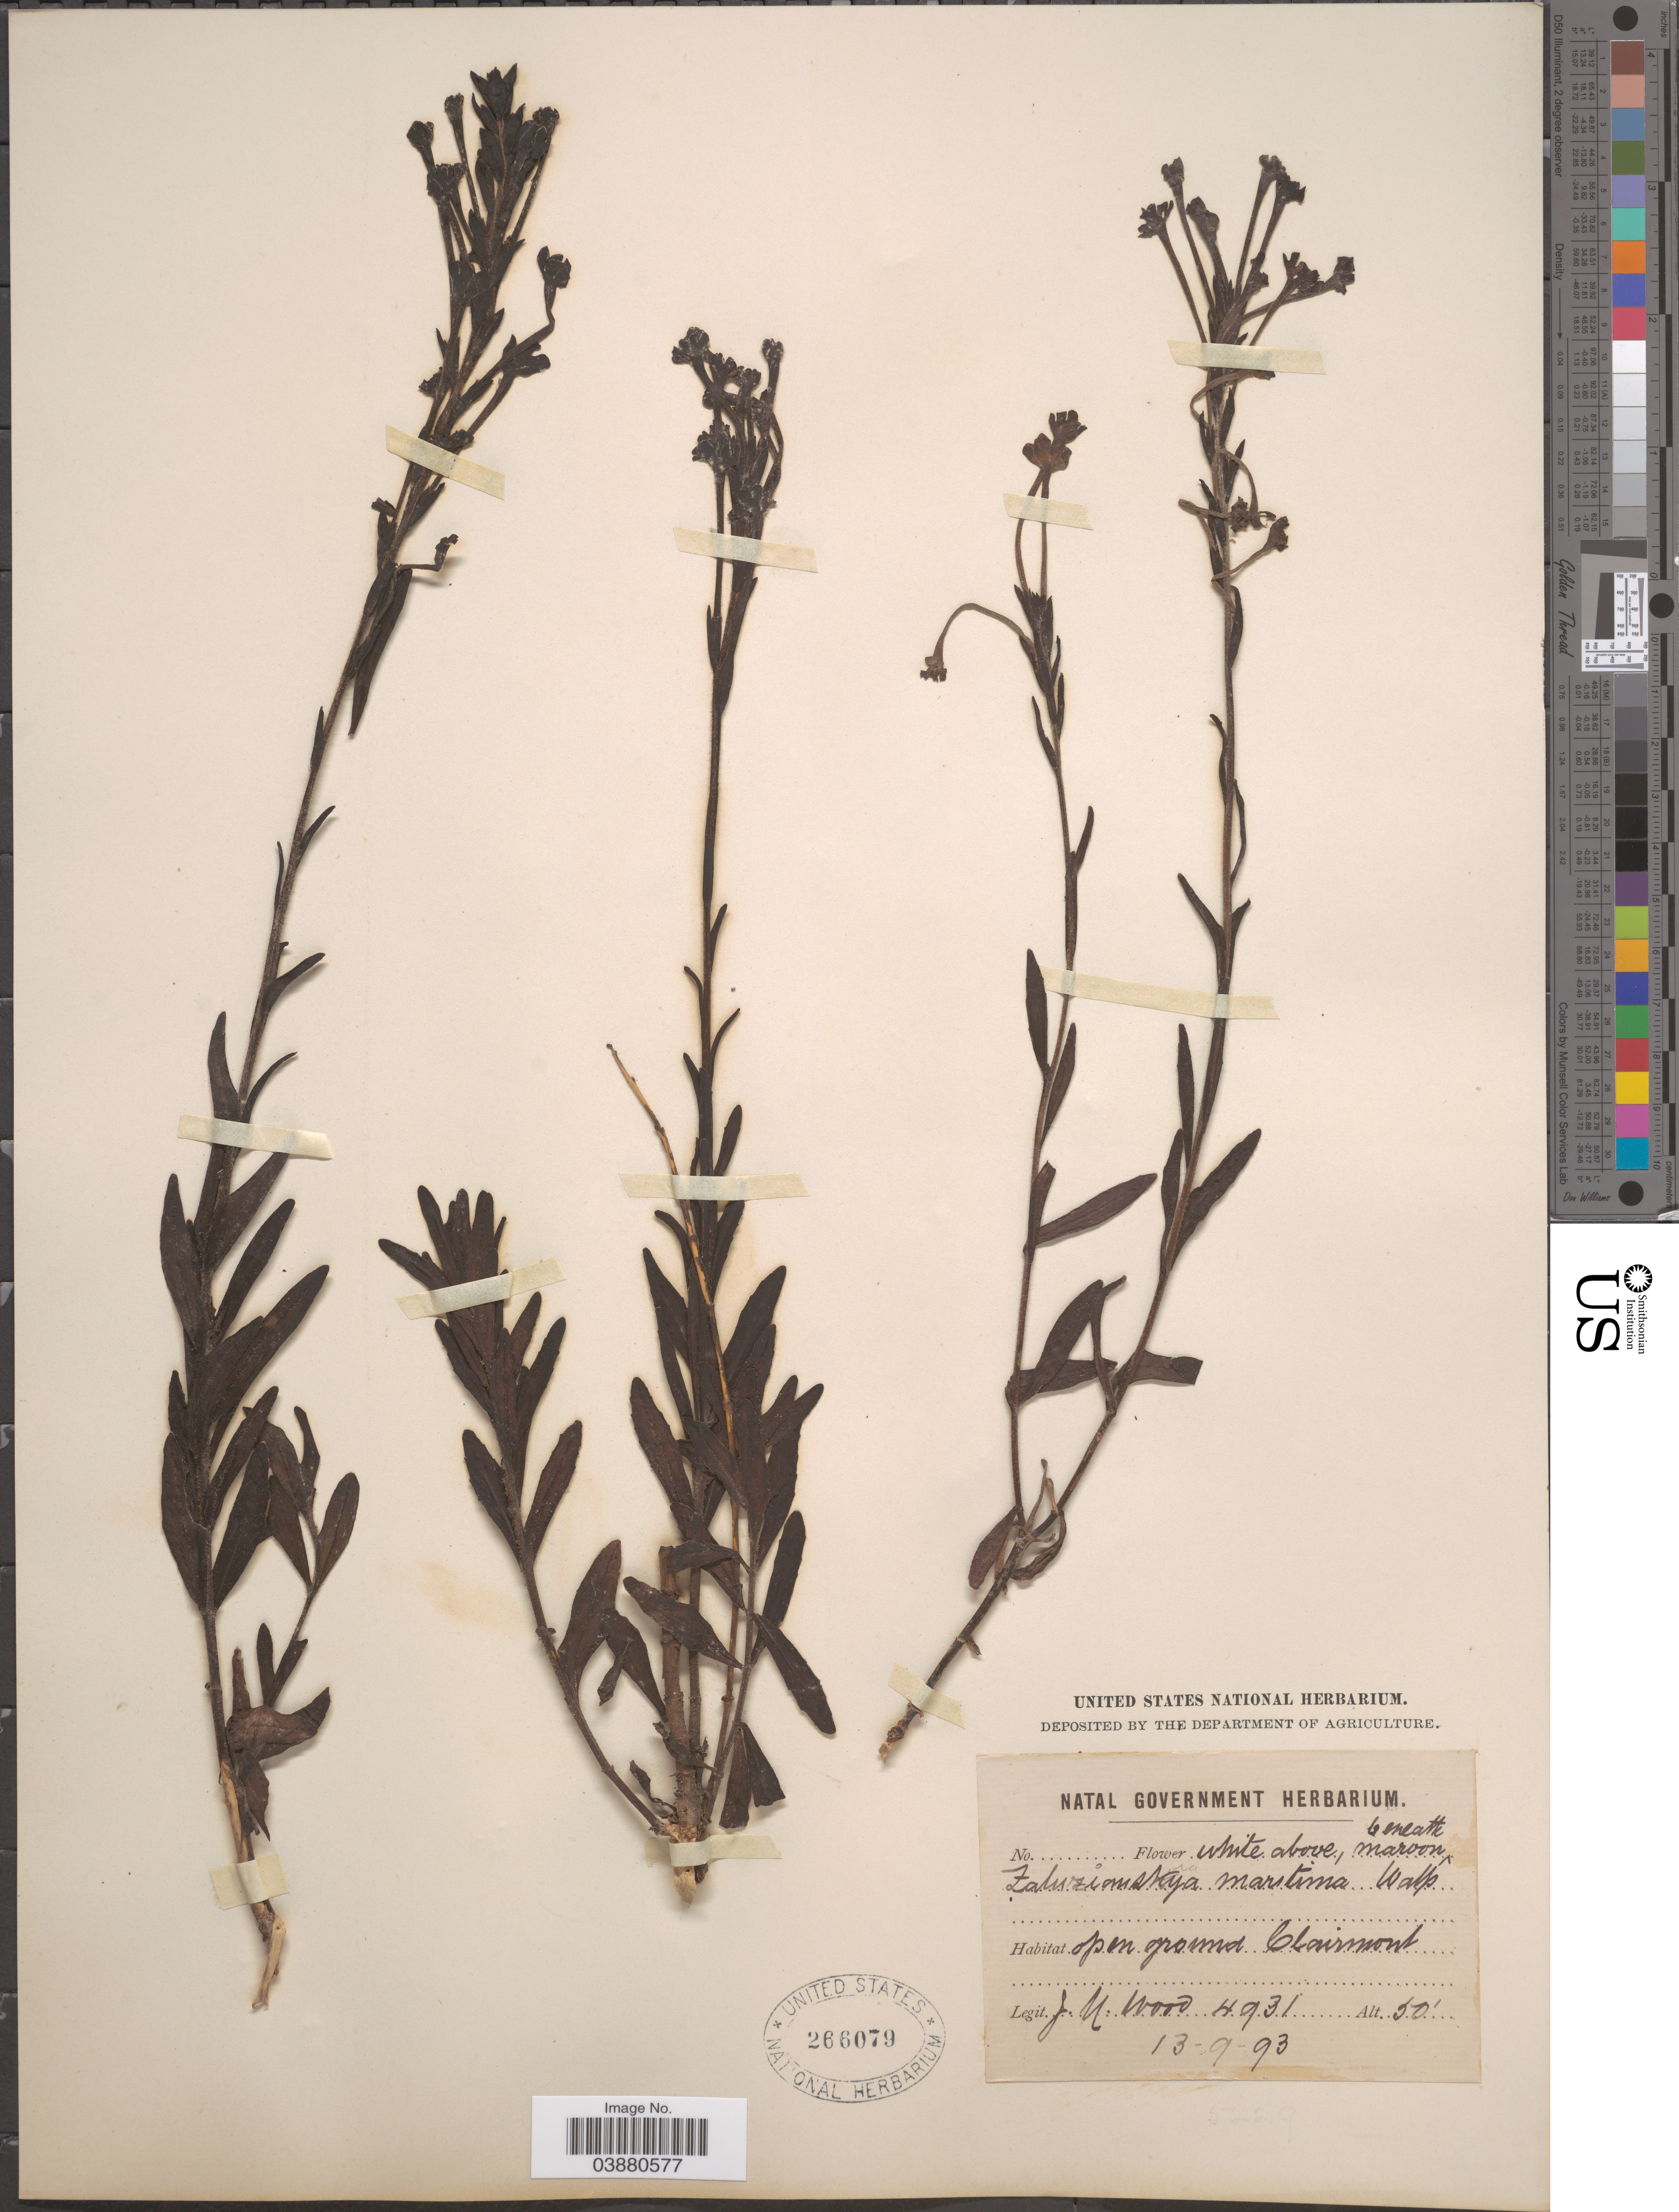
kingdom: Plantae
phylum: Tracheophyta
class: Magnoliopsida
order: Lamiales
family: Scrophulariaceae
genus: Zaluzianskya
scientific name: Zaluzianskya maritima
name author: (L. f.) Walp.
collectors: J. M. Wood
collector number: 4931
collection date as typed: Transcribed d/m/y: 13/9/93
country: South Africa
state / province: KwaZulu-Natal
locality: Natal. Clairmont.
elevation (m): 15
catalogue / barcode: US 266079